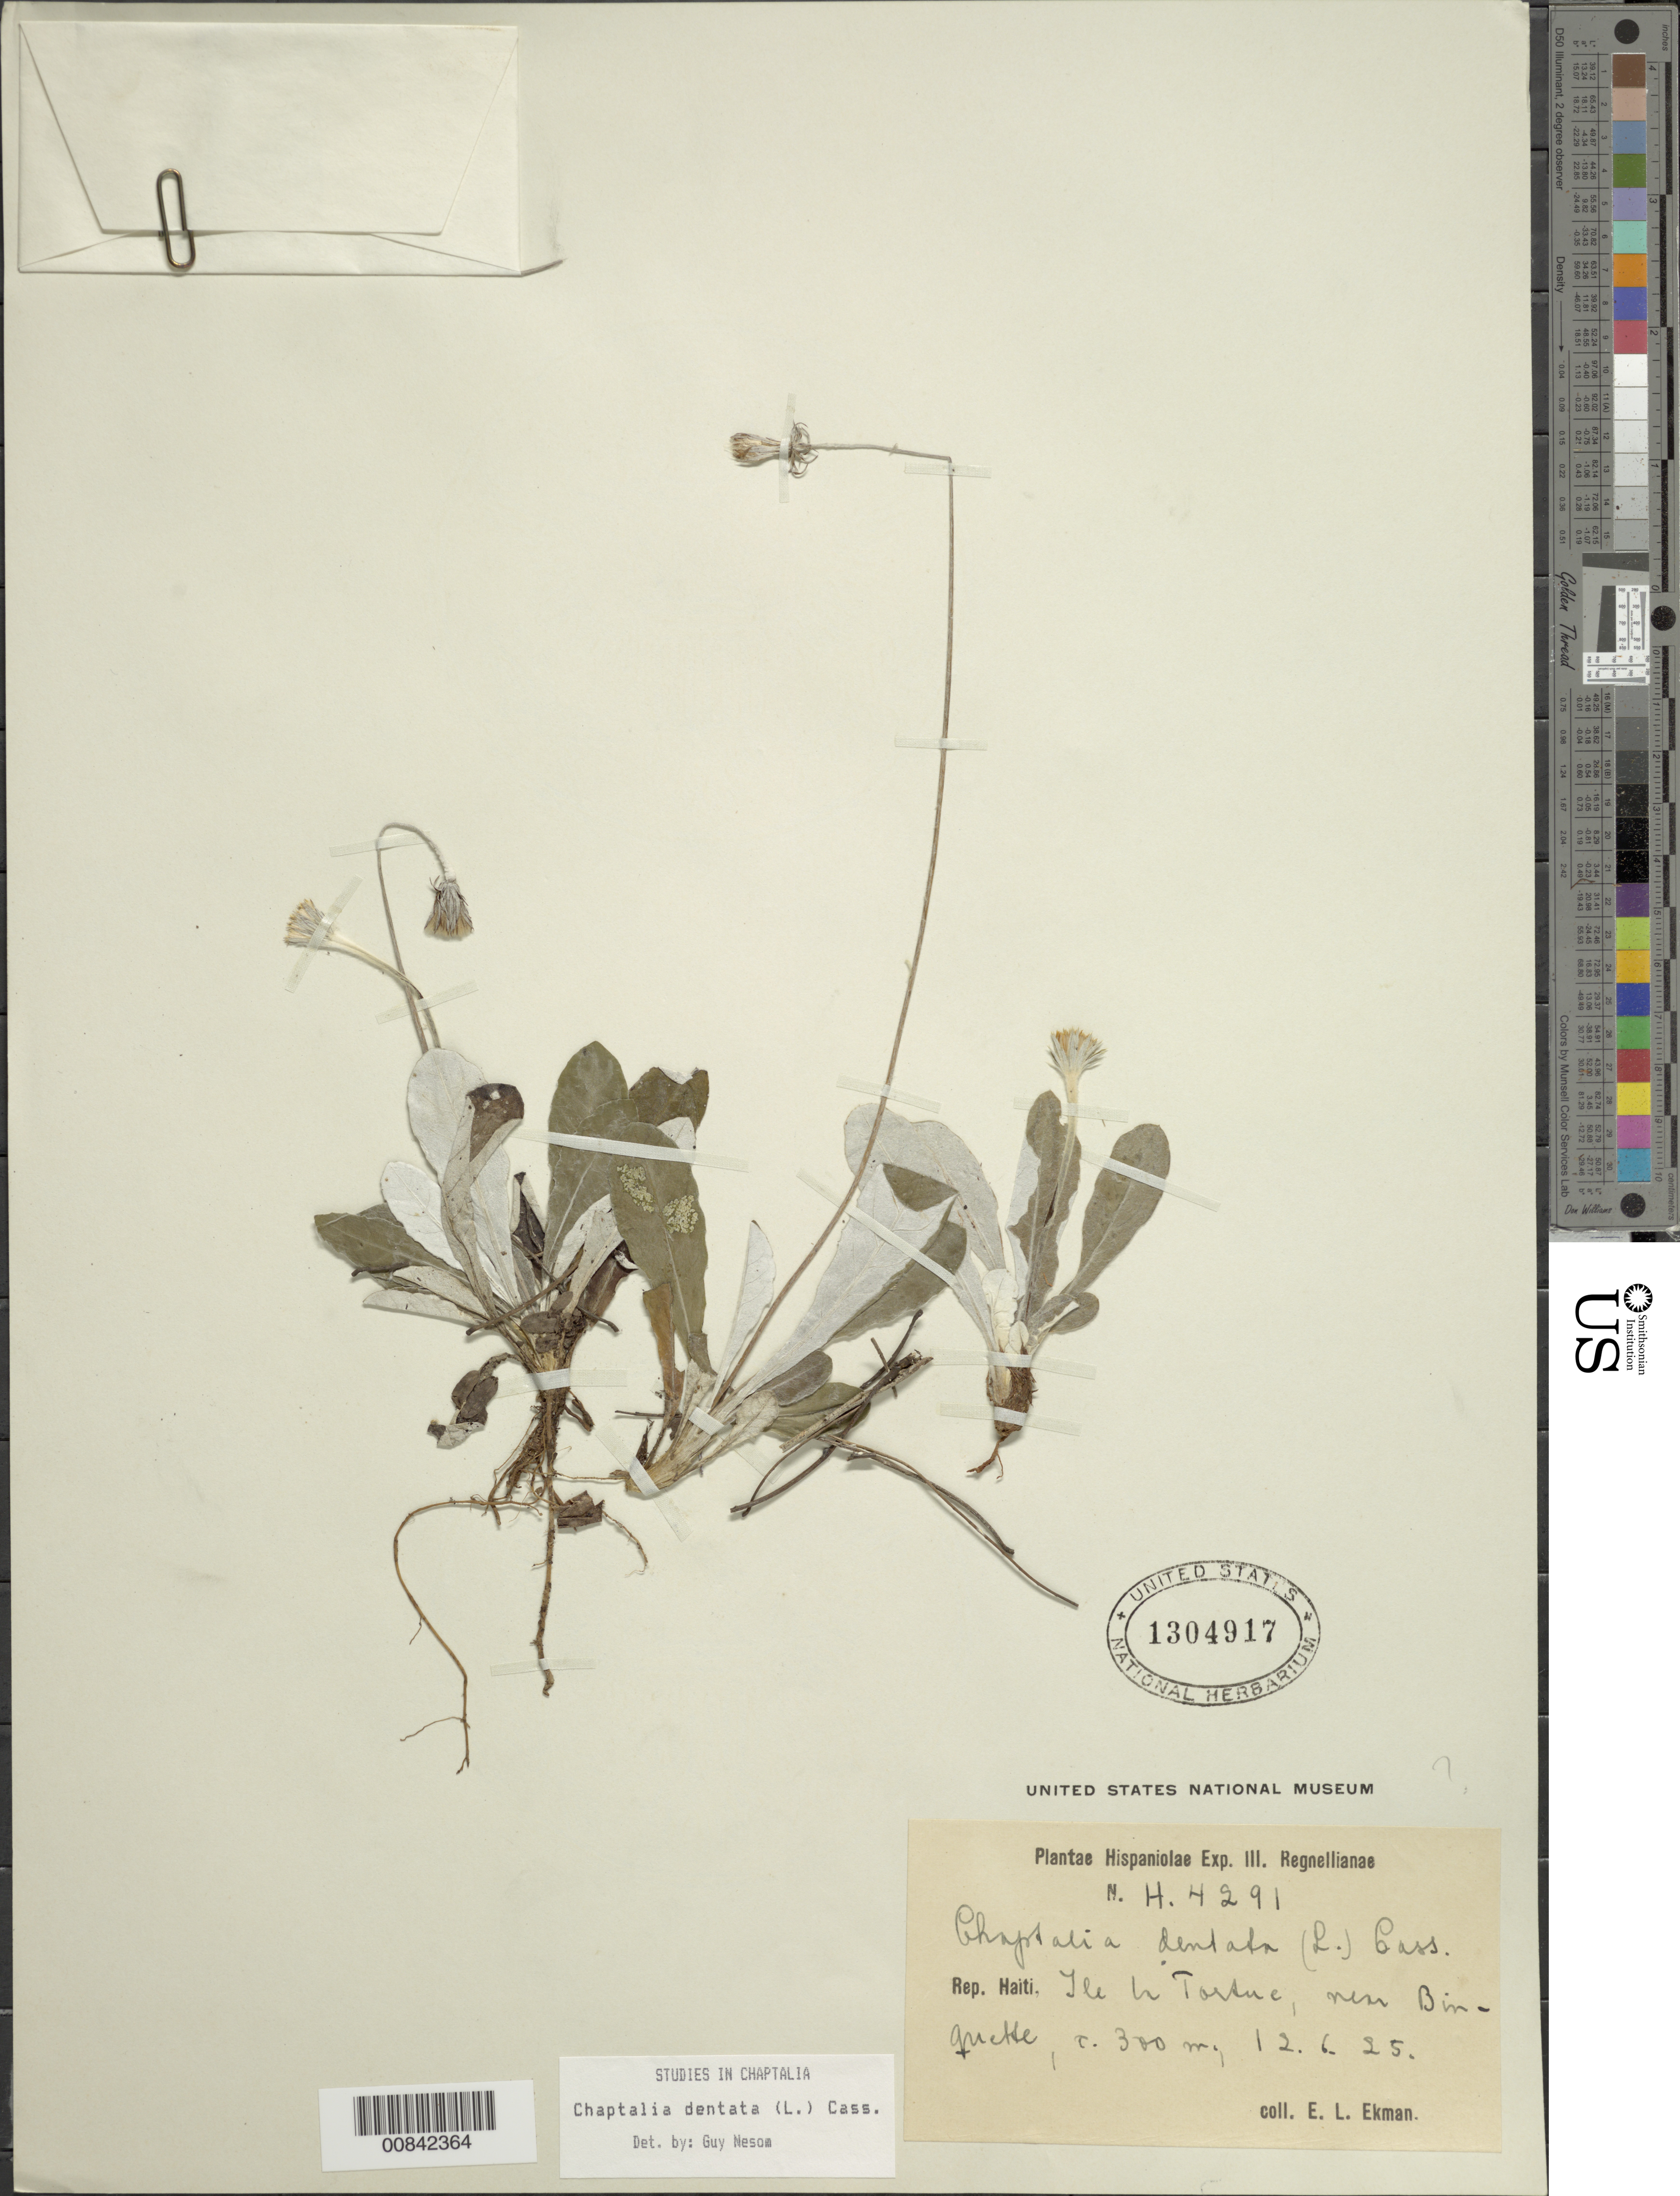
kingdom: Plantae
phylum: Tracheophyta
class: Magnoliopsida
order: Asterales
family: Asteraceae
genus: Chaptalia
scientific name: Chaptalia dentata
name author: (L.) Cass.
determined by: Nesom, Guy L.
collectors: E. L. Ekman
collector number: H 4291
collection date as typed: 12 Jun 1925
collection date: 1925-06-12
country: Haiti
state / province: Nord-Ouest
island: Île de la Tortue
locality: Near Binquette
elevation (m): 300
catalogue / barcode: US 1304917